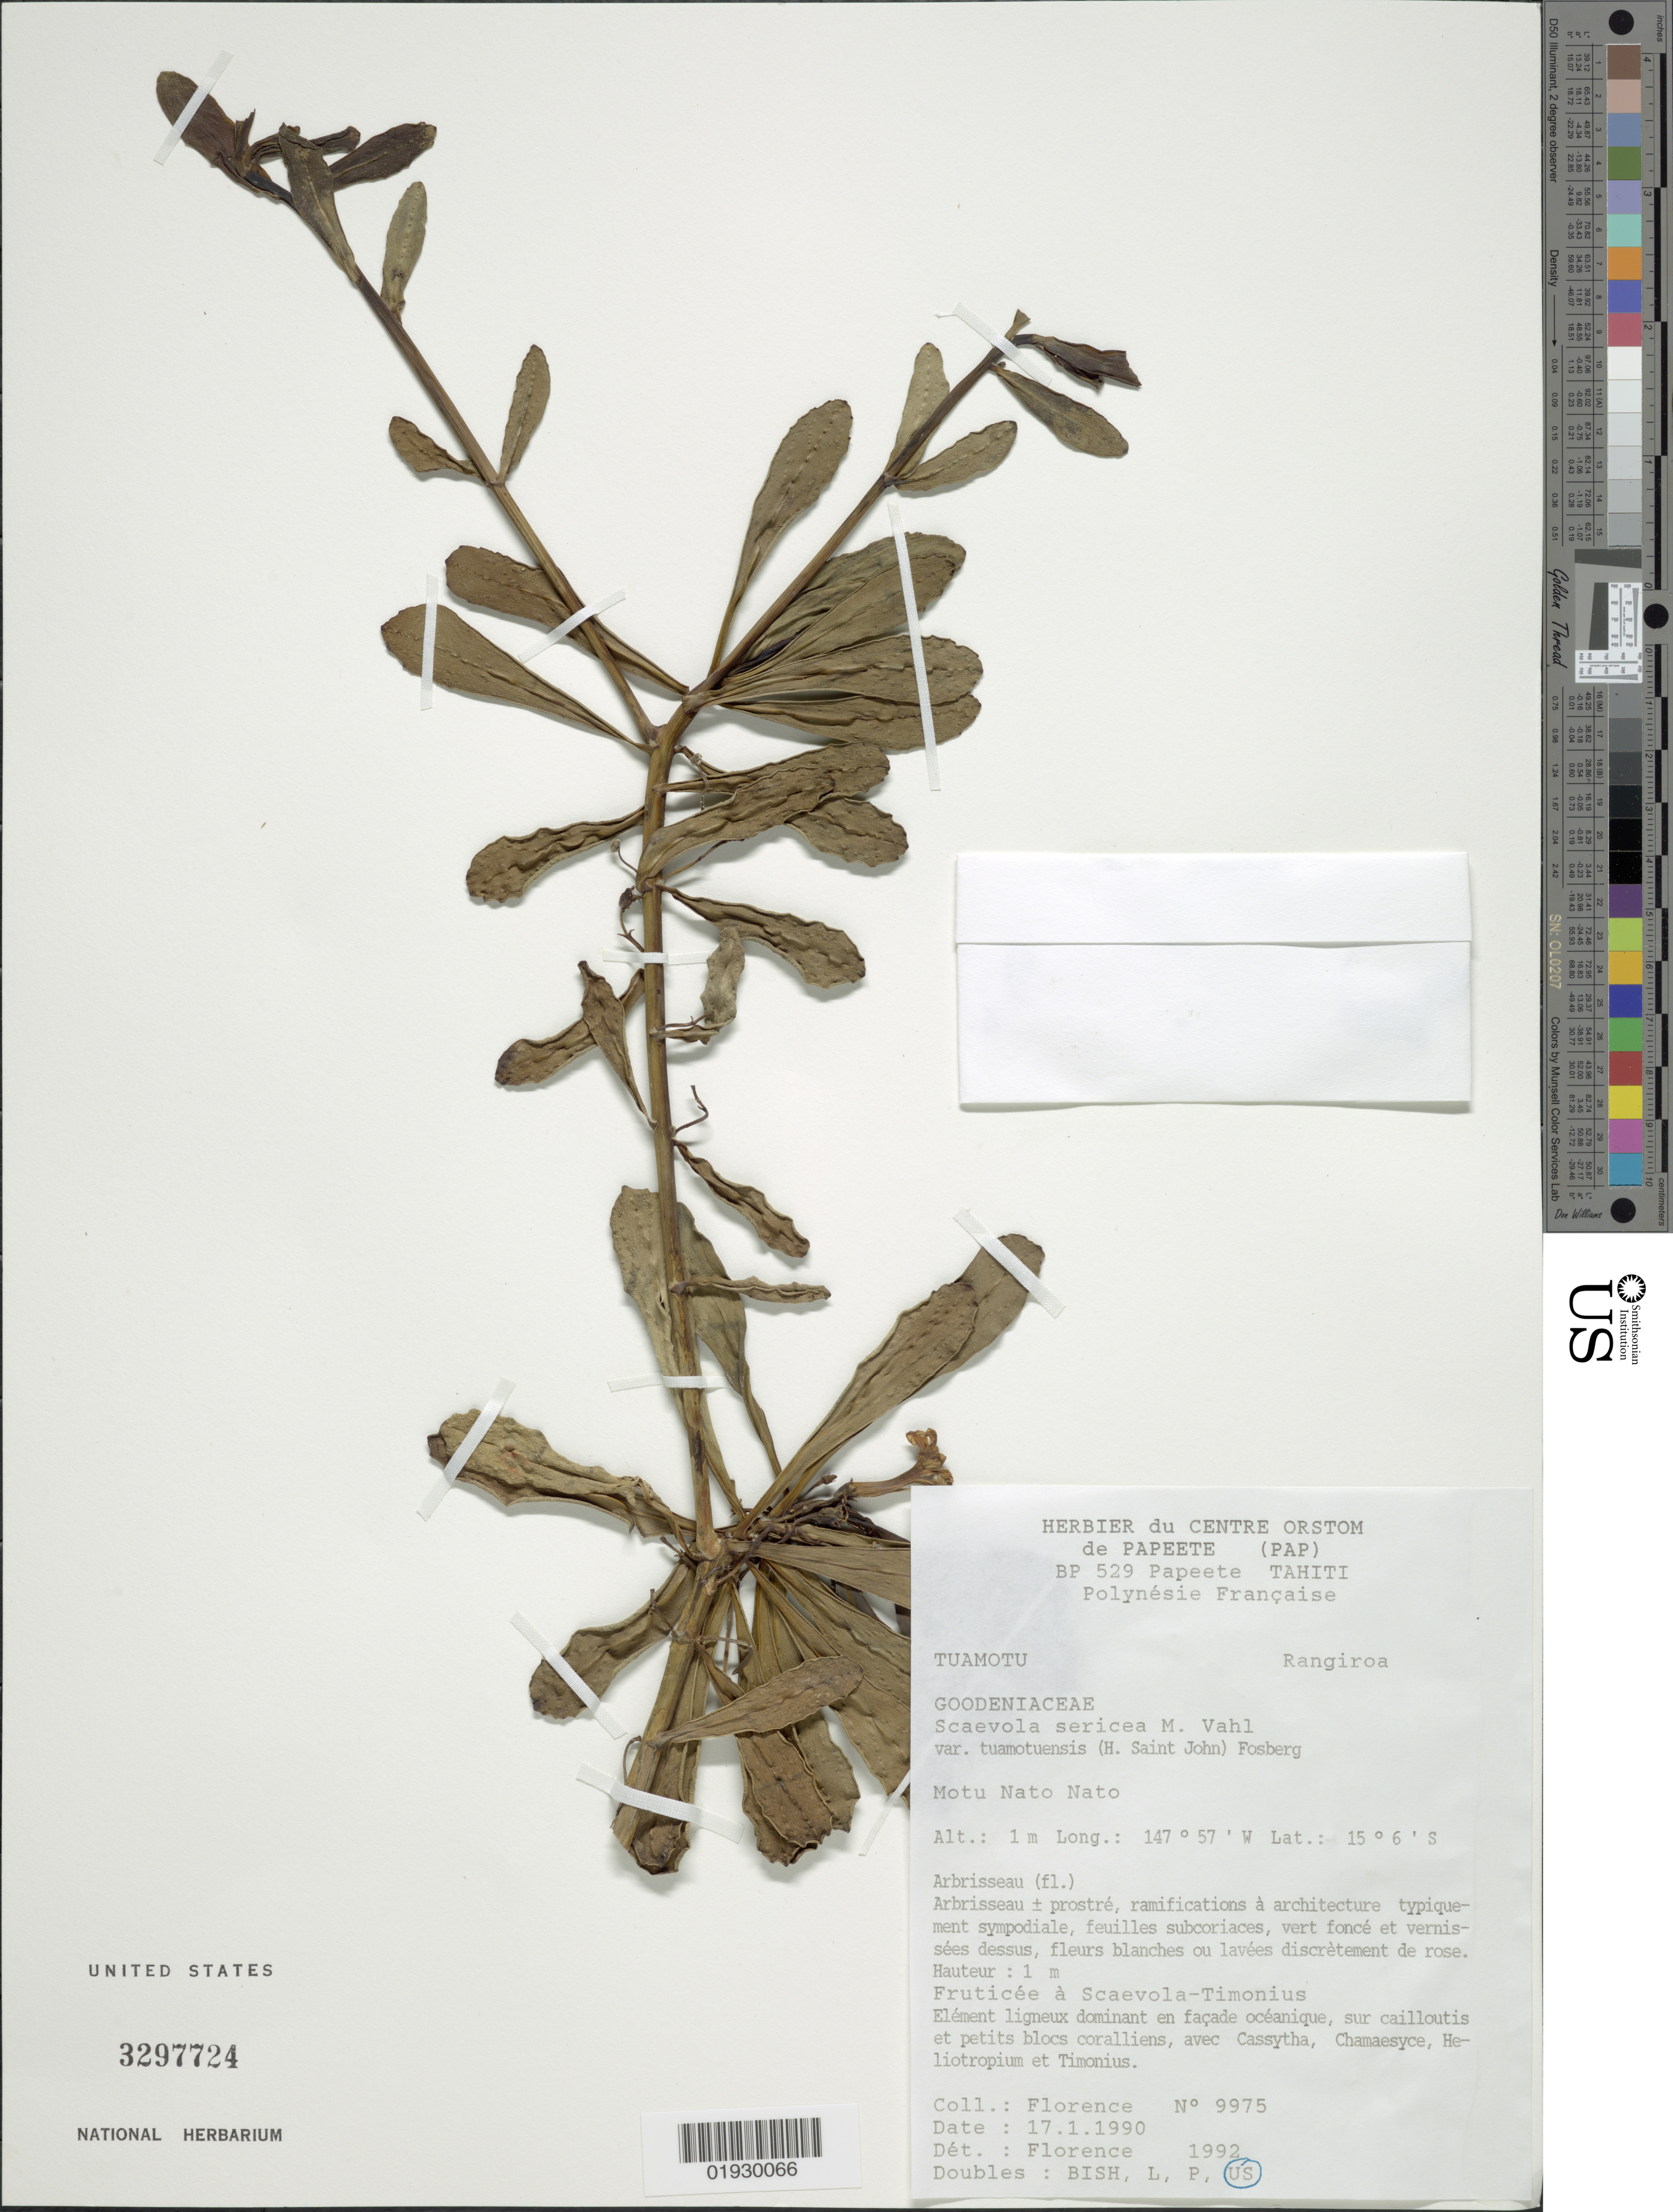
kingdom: Plantae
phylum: Tracheophyta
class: Magnoliopsida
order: Asterales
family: Goodeniaceae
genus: Scaevola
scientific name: Scaevola taccada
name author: (Gaertn.) Roxb.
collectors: -. Florence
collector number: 9975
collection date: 1990-01-17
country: French Polynesia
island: Rangiroa [Deans] Atoll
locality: Tuamotu, Rangiroa, Motu Nato Nato.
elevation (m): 1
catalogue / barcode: US 3297724